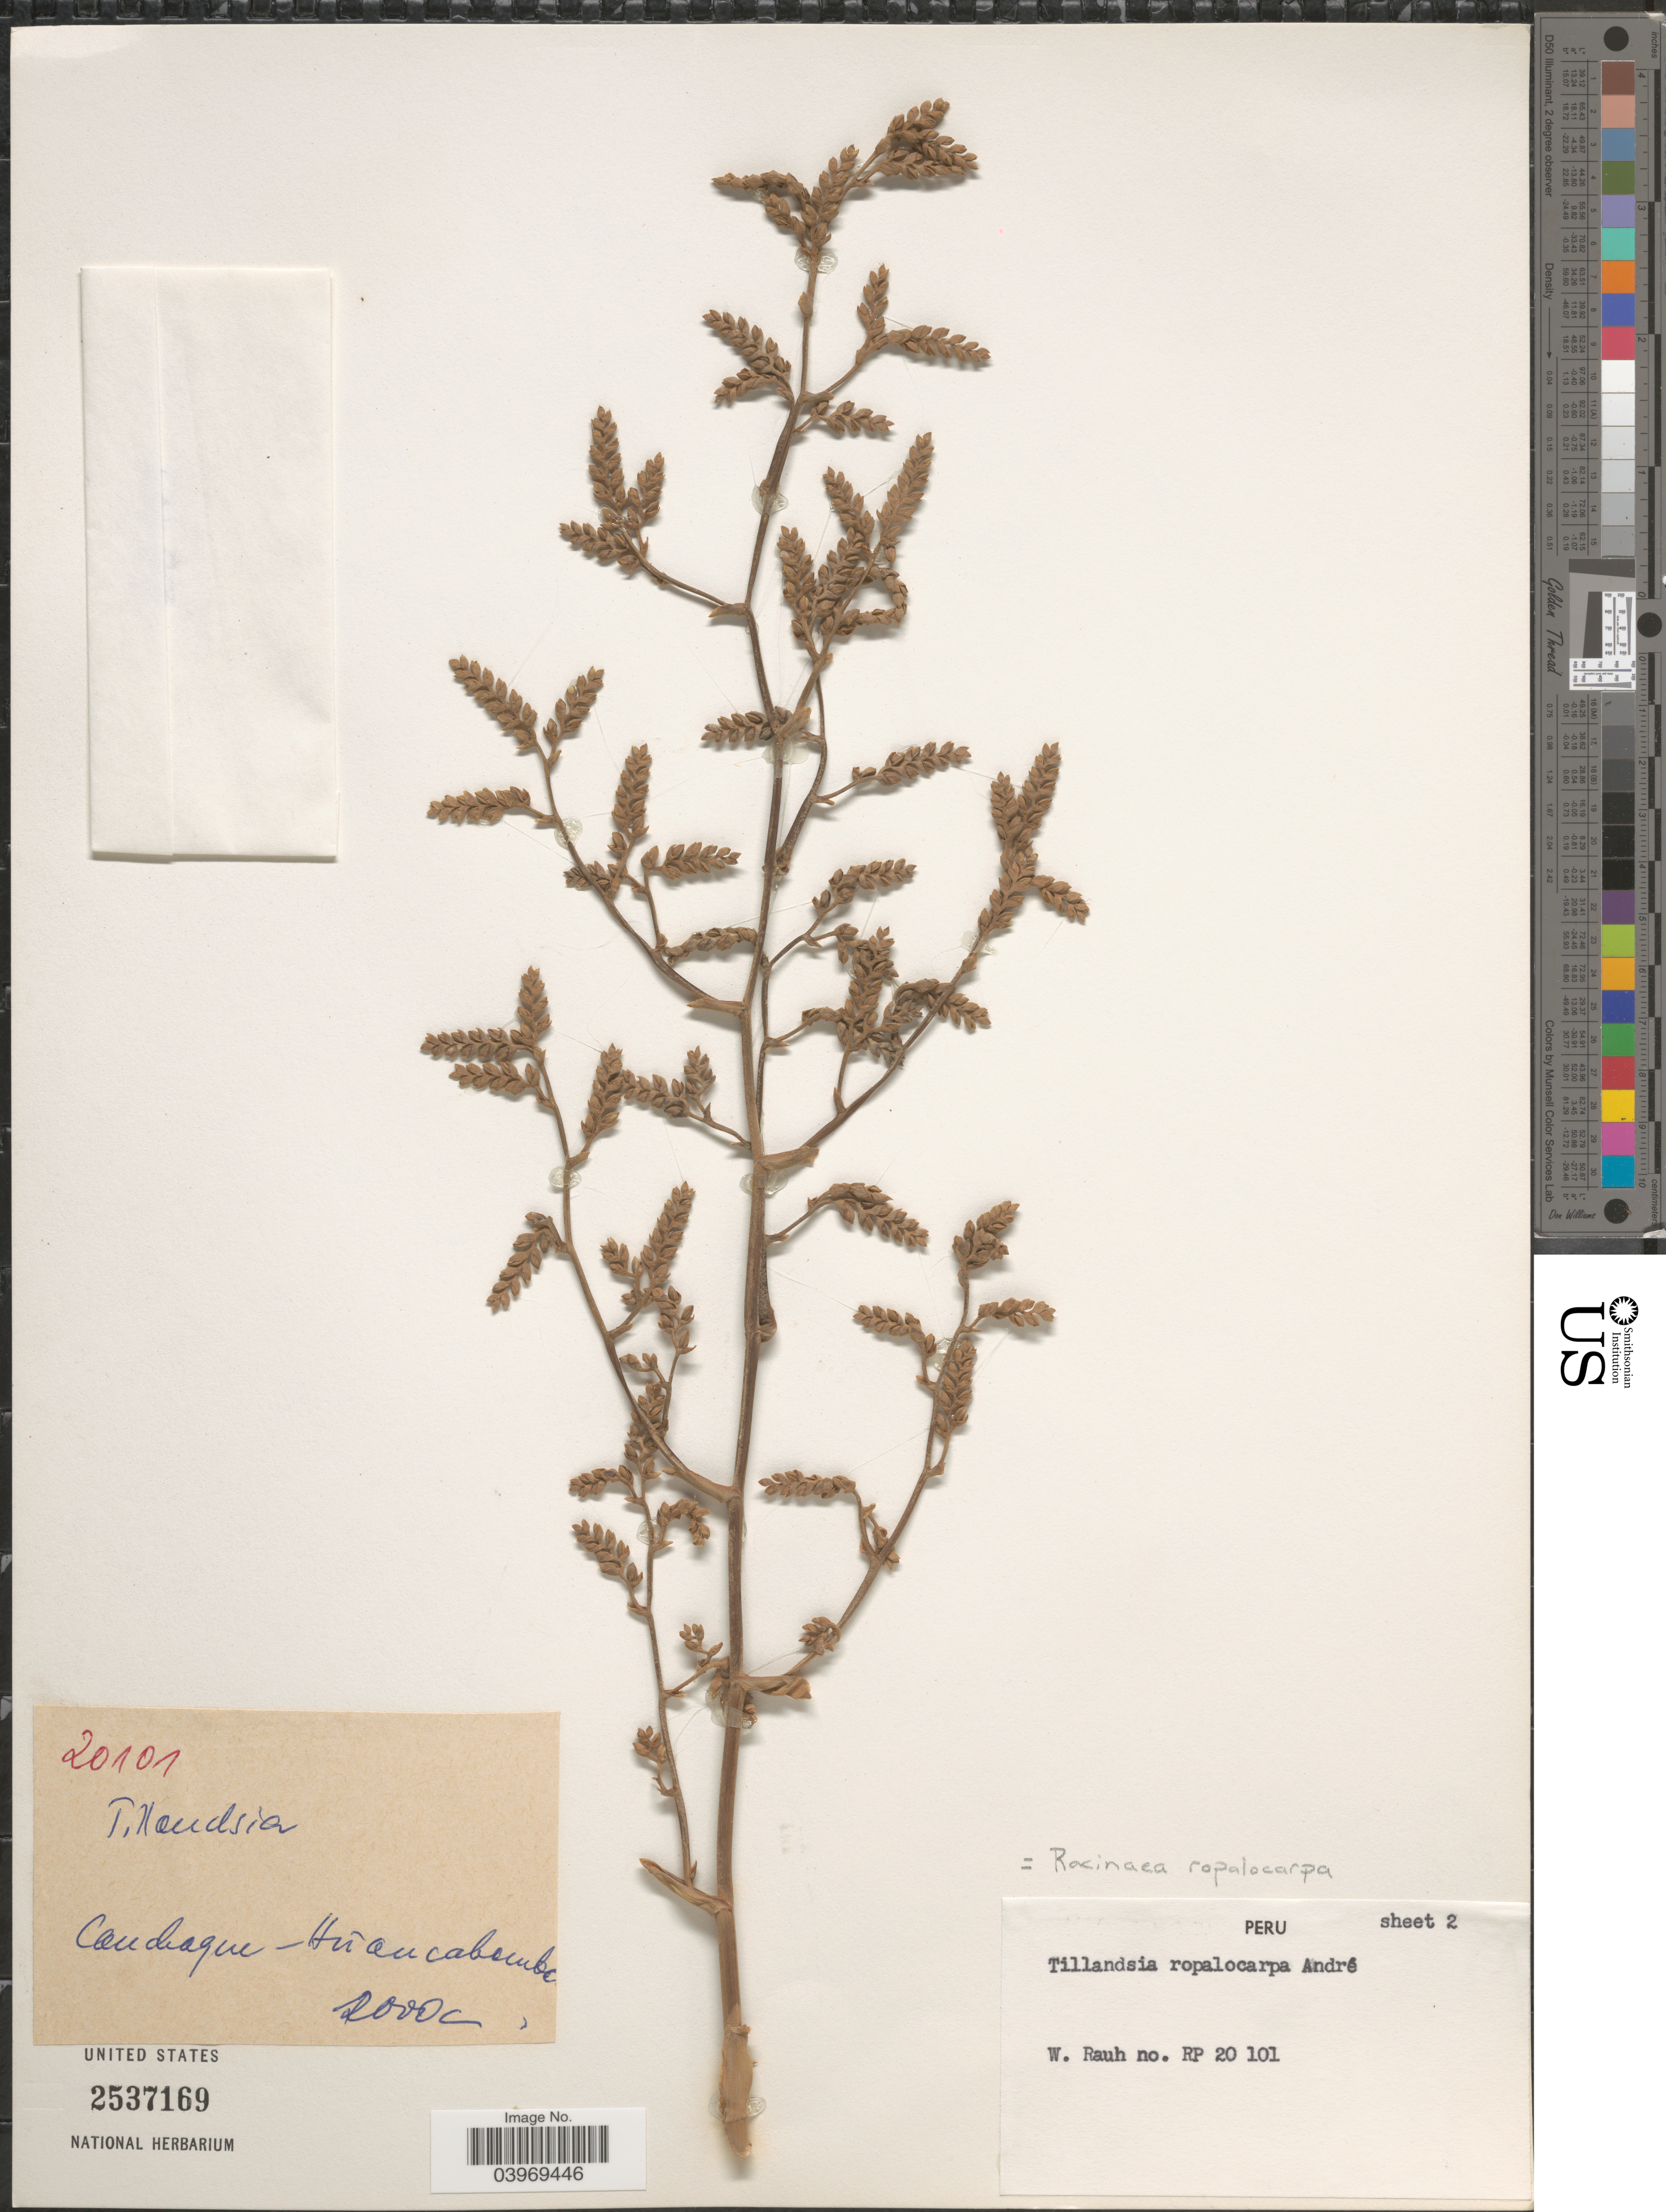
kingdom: Plantae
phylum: Tracheophyta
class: Liliopsida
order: Poales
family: Bromeliaceae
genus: Racinaea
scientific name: Racinaea ropalocarpa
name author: (André) M.A. Spencer & L.B. Sm.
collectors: W. Rauh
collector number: RP20101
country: Peru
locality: Canchaque-Huancabamba.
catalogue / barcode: US 2537169